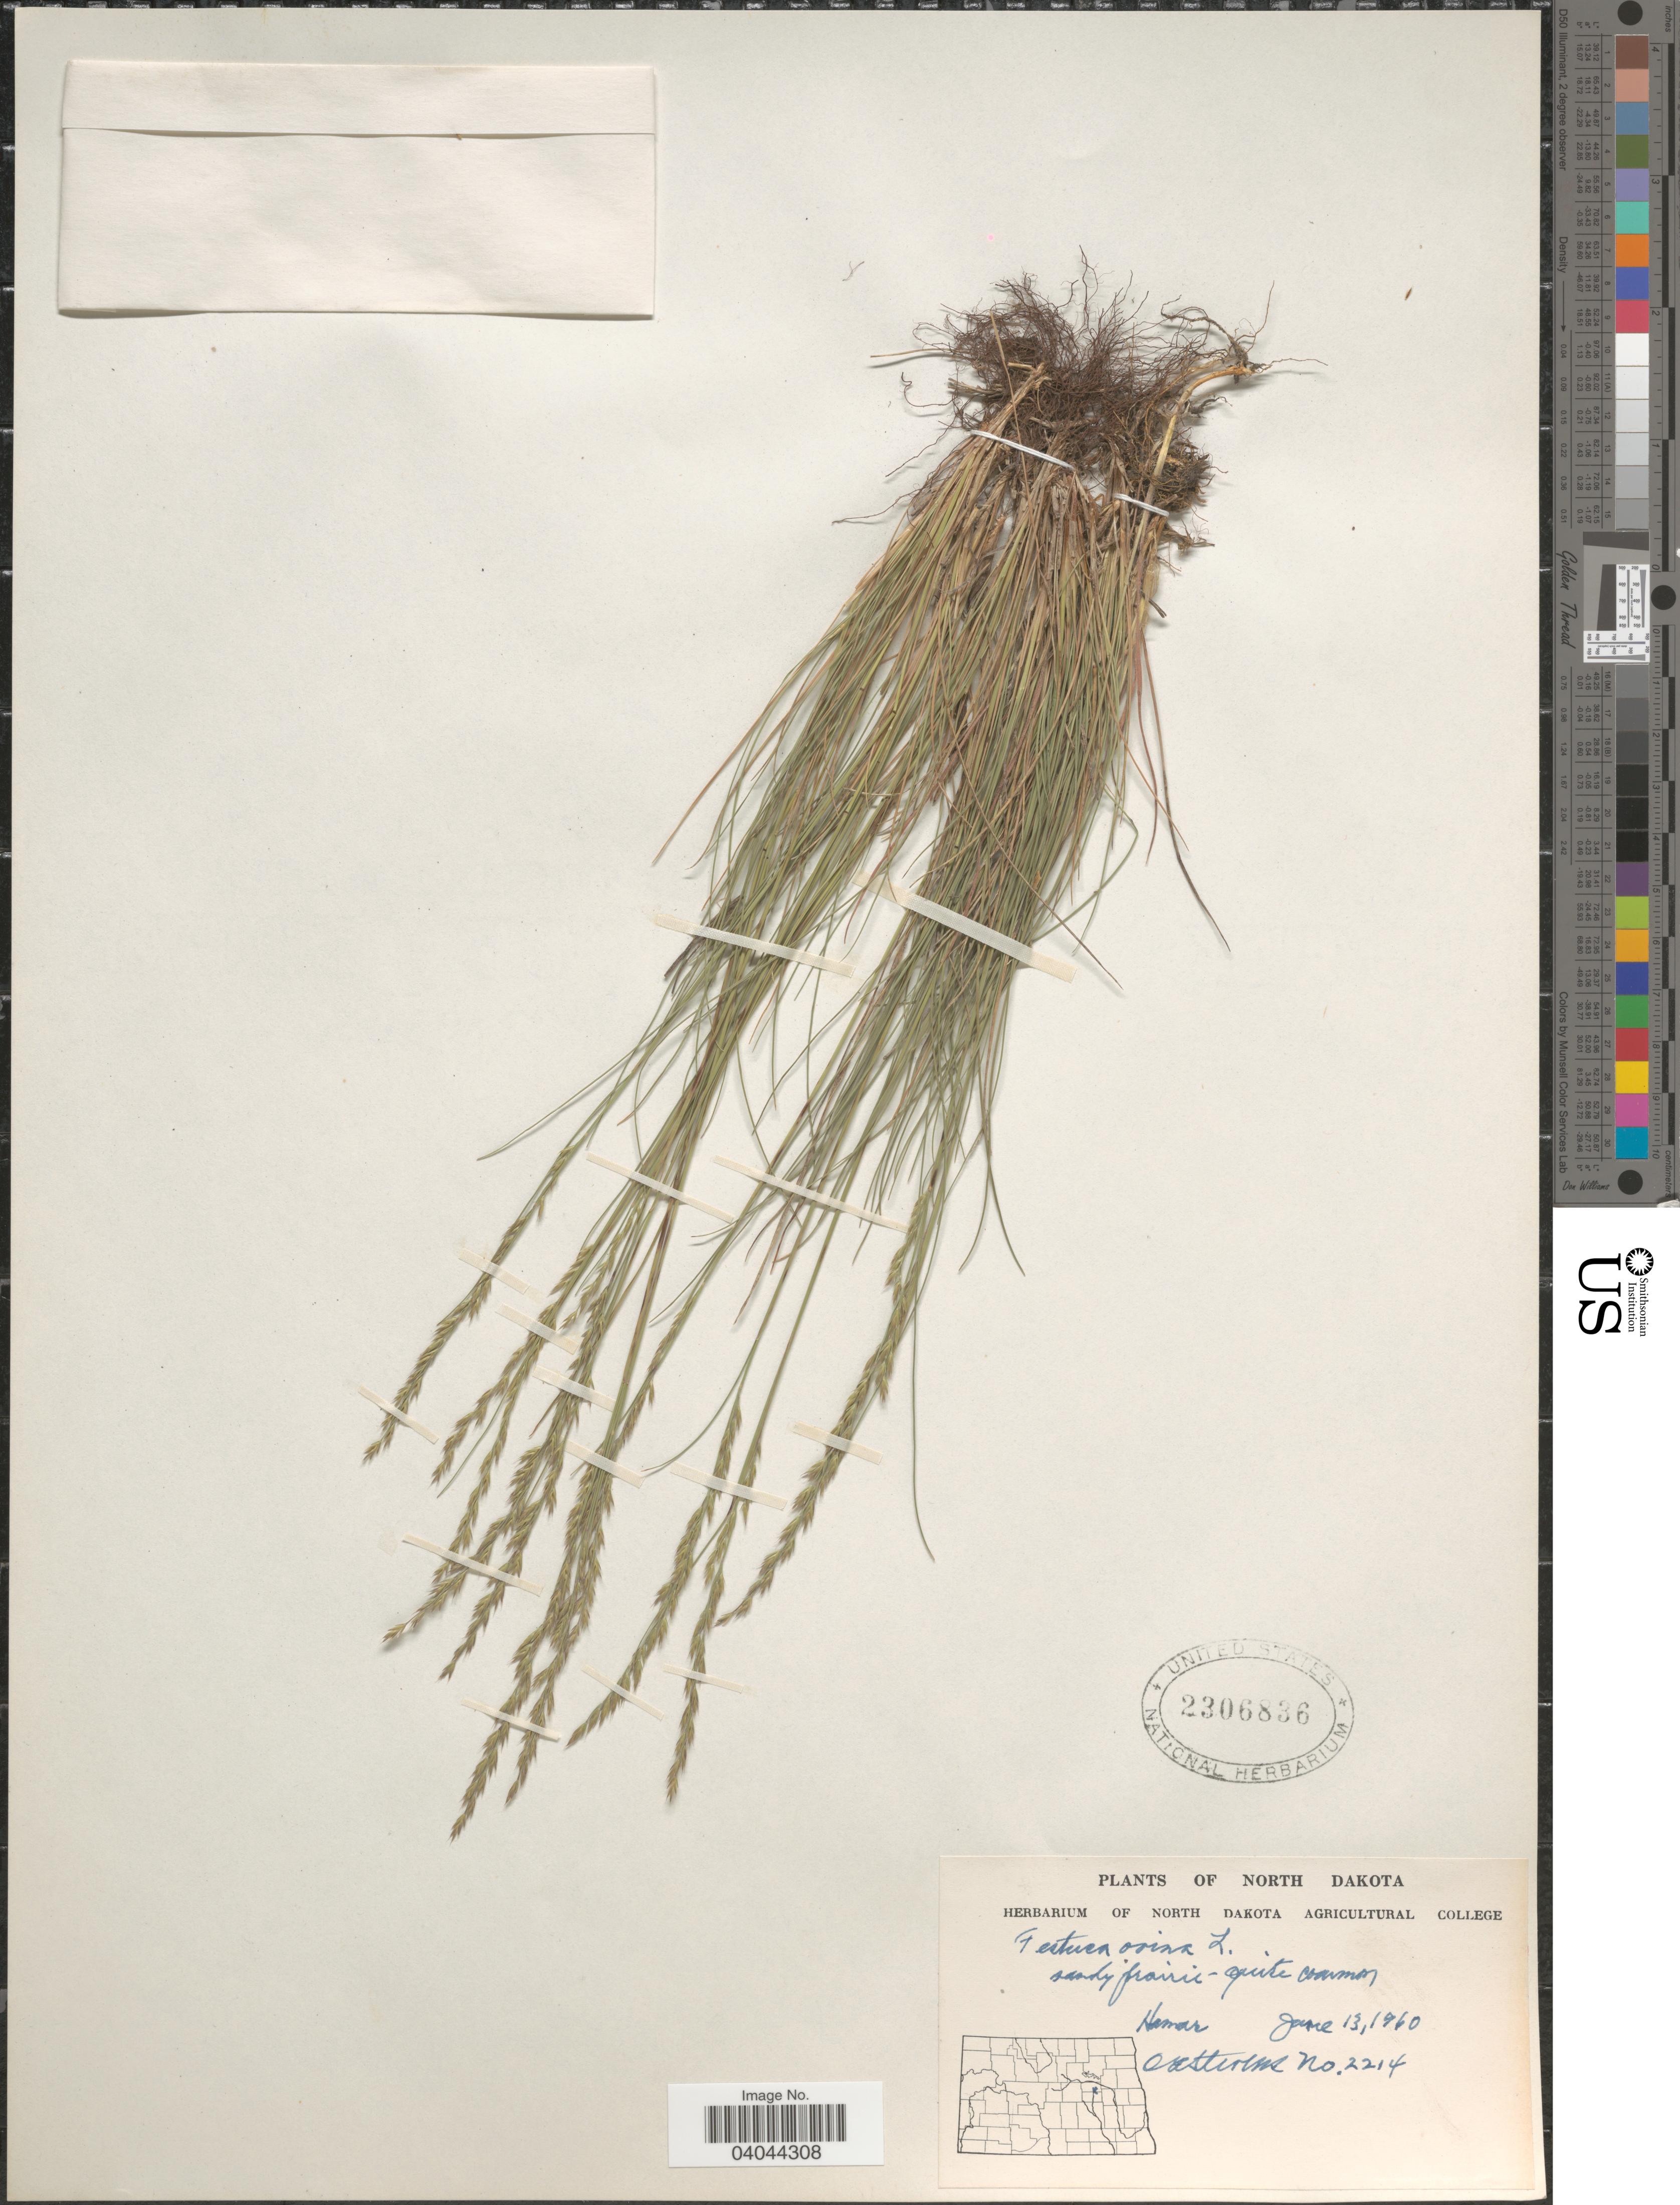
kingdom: Plantae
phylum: Tracheophyta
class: Liliopsida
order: Poales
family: Poaceae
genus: Festuca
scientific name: Festuca ovina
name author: L.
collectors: O. A. Stevens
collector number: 2214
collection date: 1960-06-13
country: United States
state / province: North Dakota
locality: Sandy prairie. Hamar.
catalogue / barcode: US 2306836